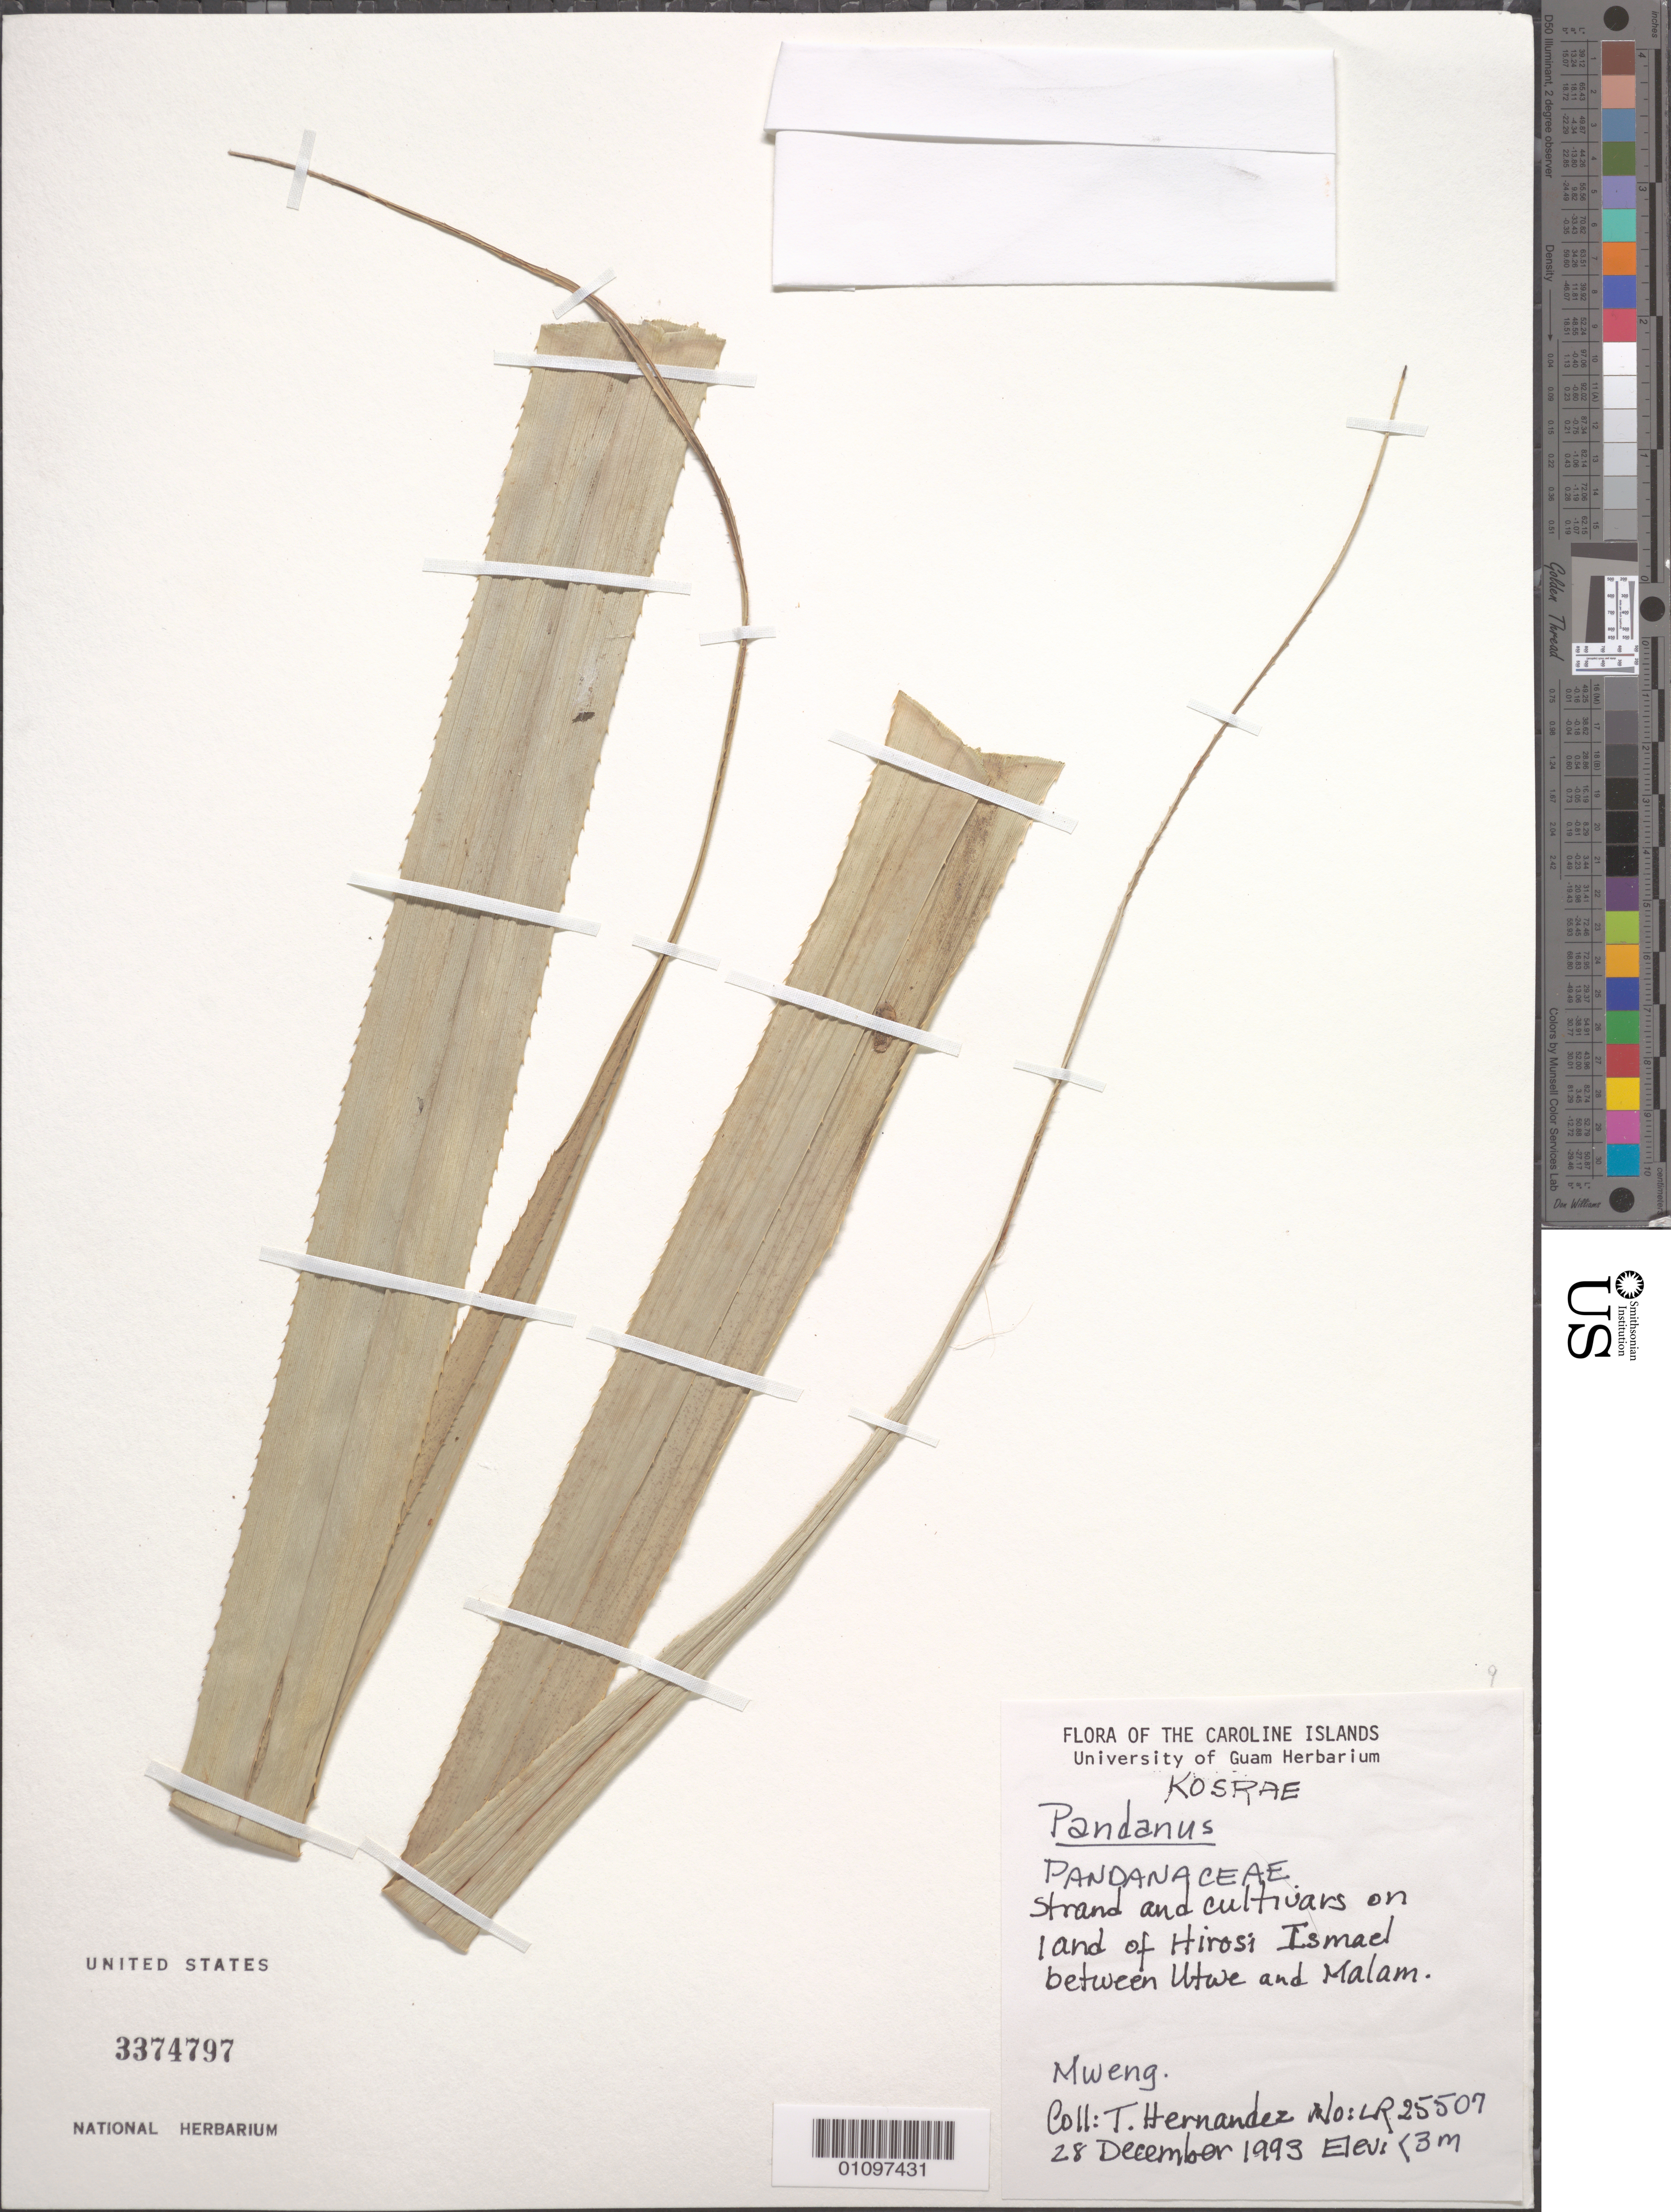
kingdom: Plantae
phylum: Tracheophyta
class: Liliopsida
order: Pandanales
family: Pandanaceae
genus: Pandanus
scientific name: Pandanus sp.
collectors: T. Hernandez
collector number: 25507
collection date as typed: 28 Dec 1993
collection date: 1993-12-28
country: Micronesia, Federated States of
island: Kosrae [Kusaie]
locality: on land of Hirosi Ismael between Utwe and Malam.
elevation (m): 0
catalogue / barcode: US 3374797